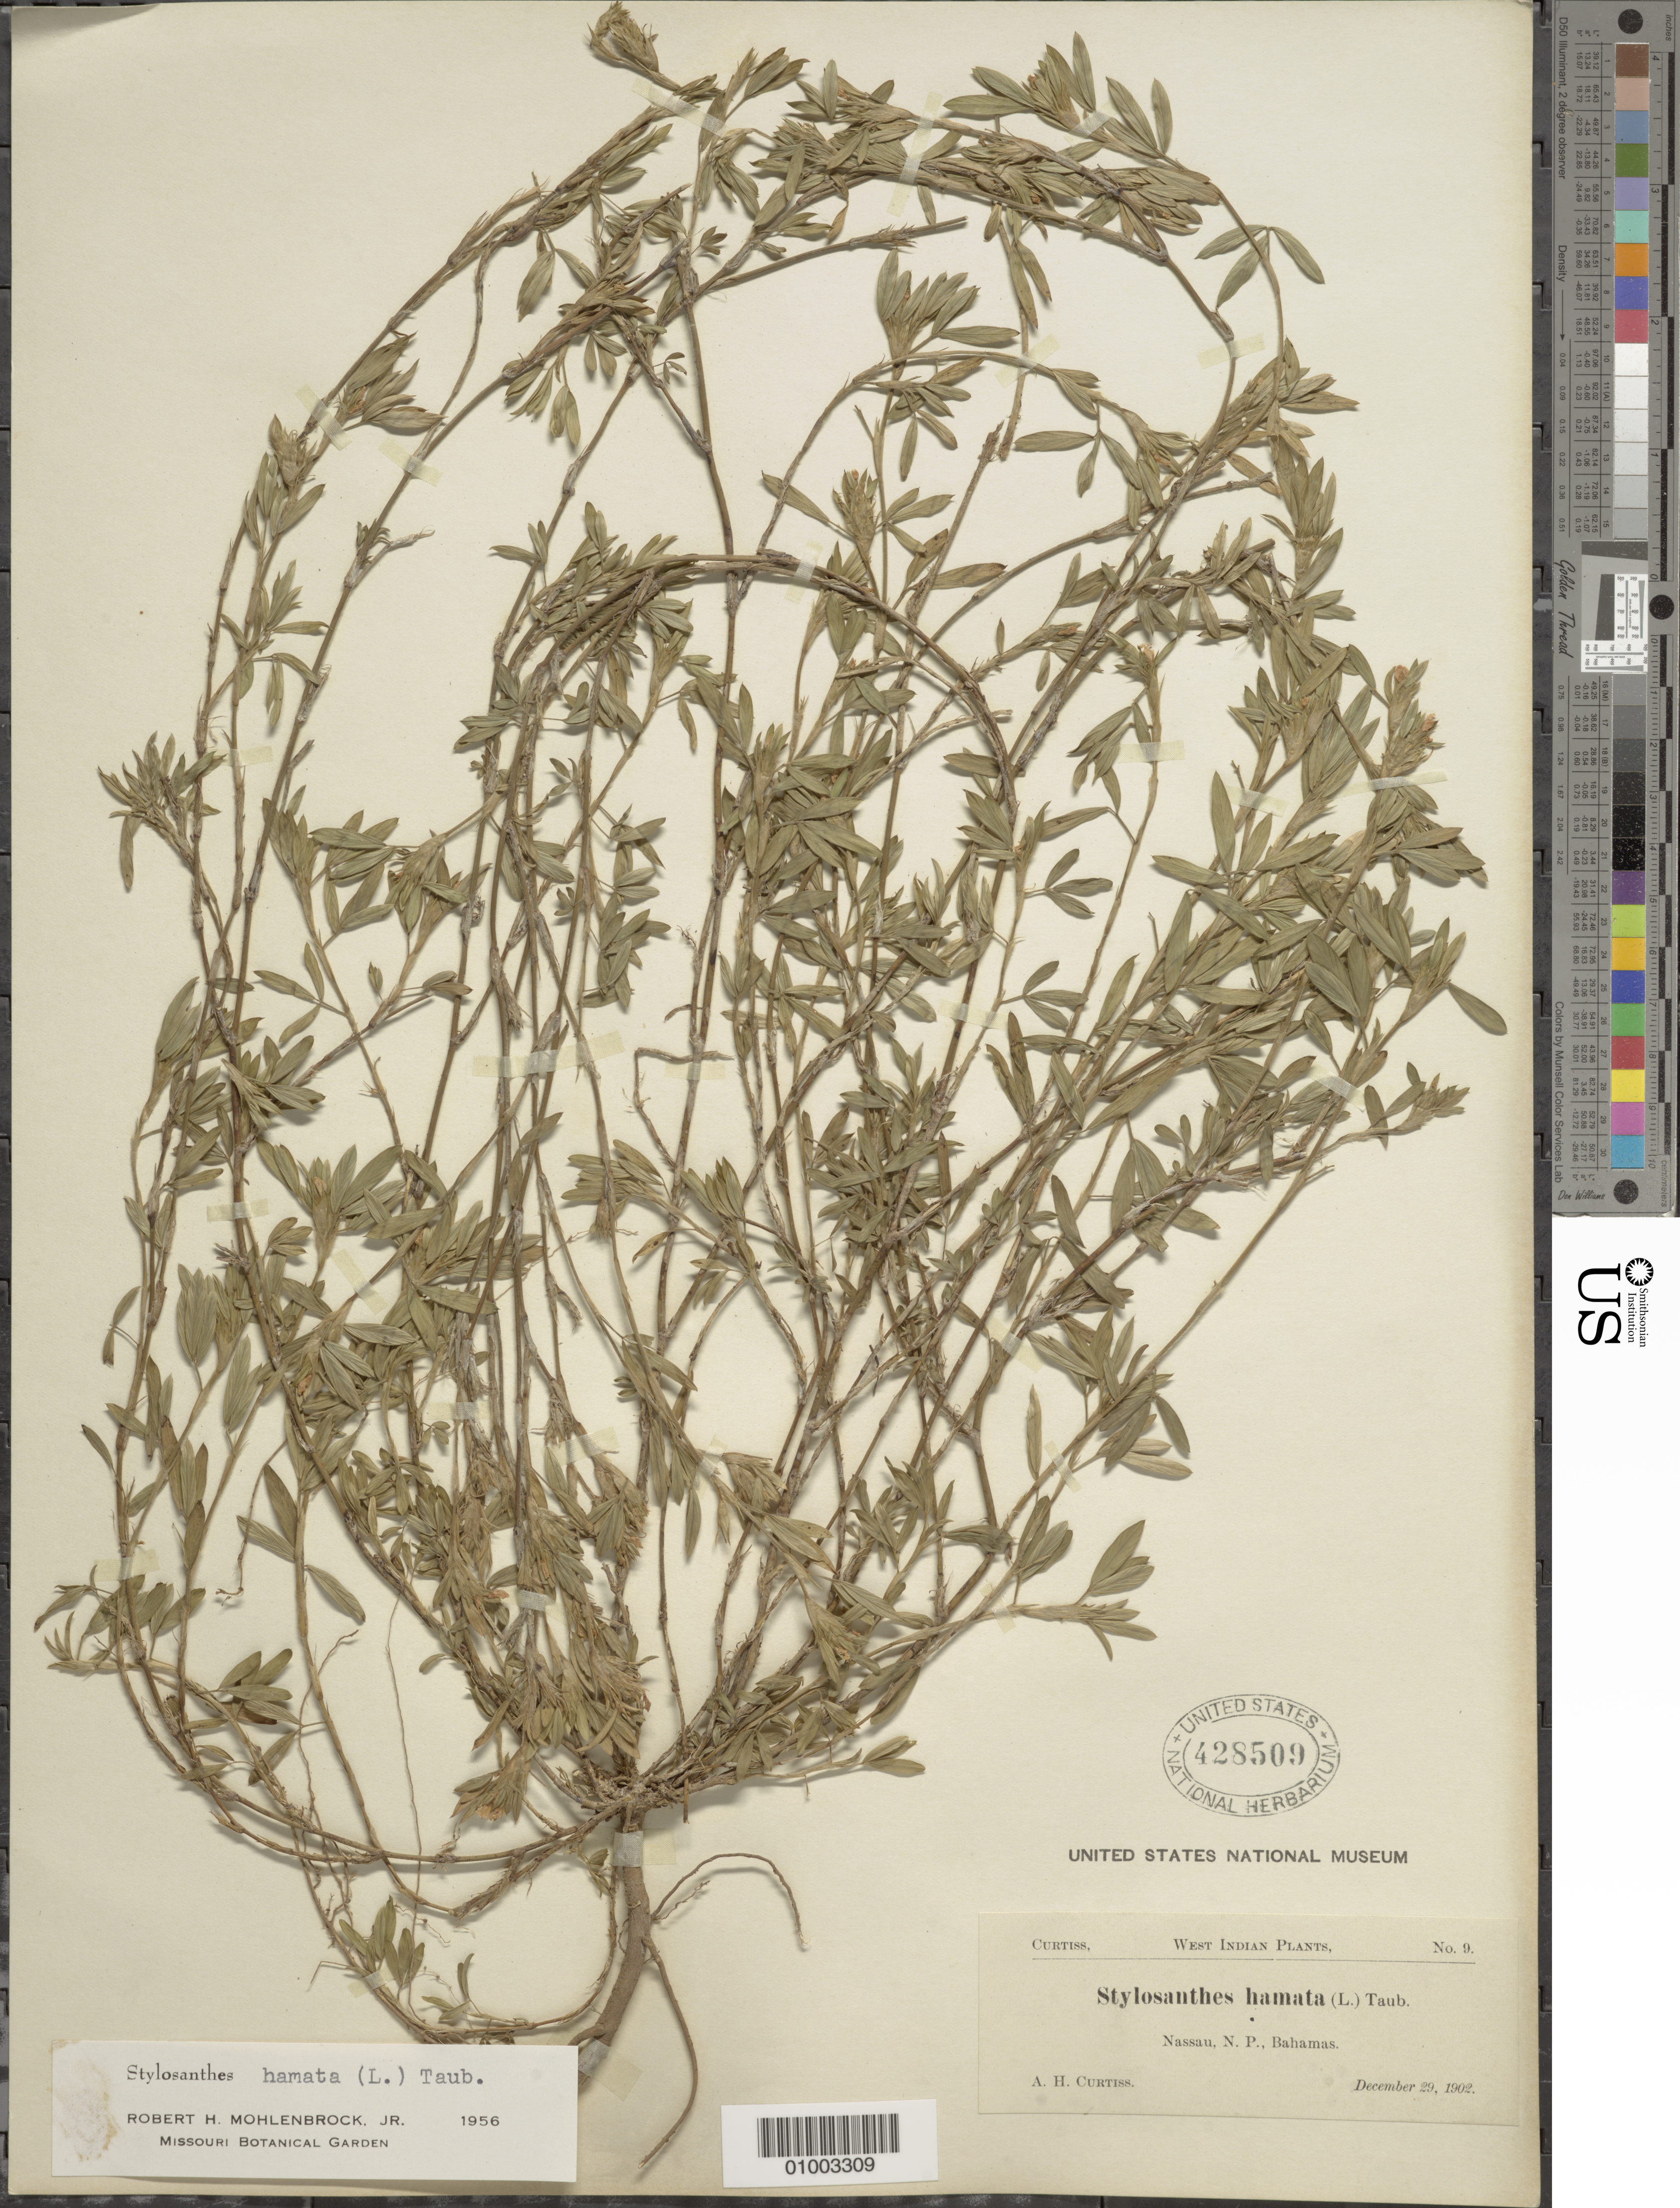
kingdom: Plantae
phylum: Tracheophyta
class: Magnoliopsida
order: Fabales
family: Fabaceae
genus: Stylosanthes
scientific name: Stylosanthes hamata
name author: (L.) Taub.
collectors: A. H. Curtiss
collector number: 9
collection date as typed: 29 Dec 1902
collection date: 1902-12-29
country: Bahamas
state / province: New Providence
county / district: Nassau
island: New Providence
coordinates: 0 N, 0 E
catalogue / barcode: US 428509